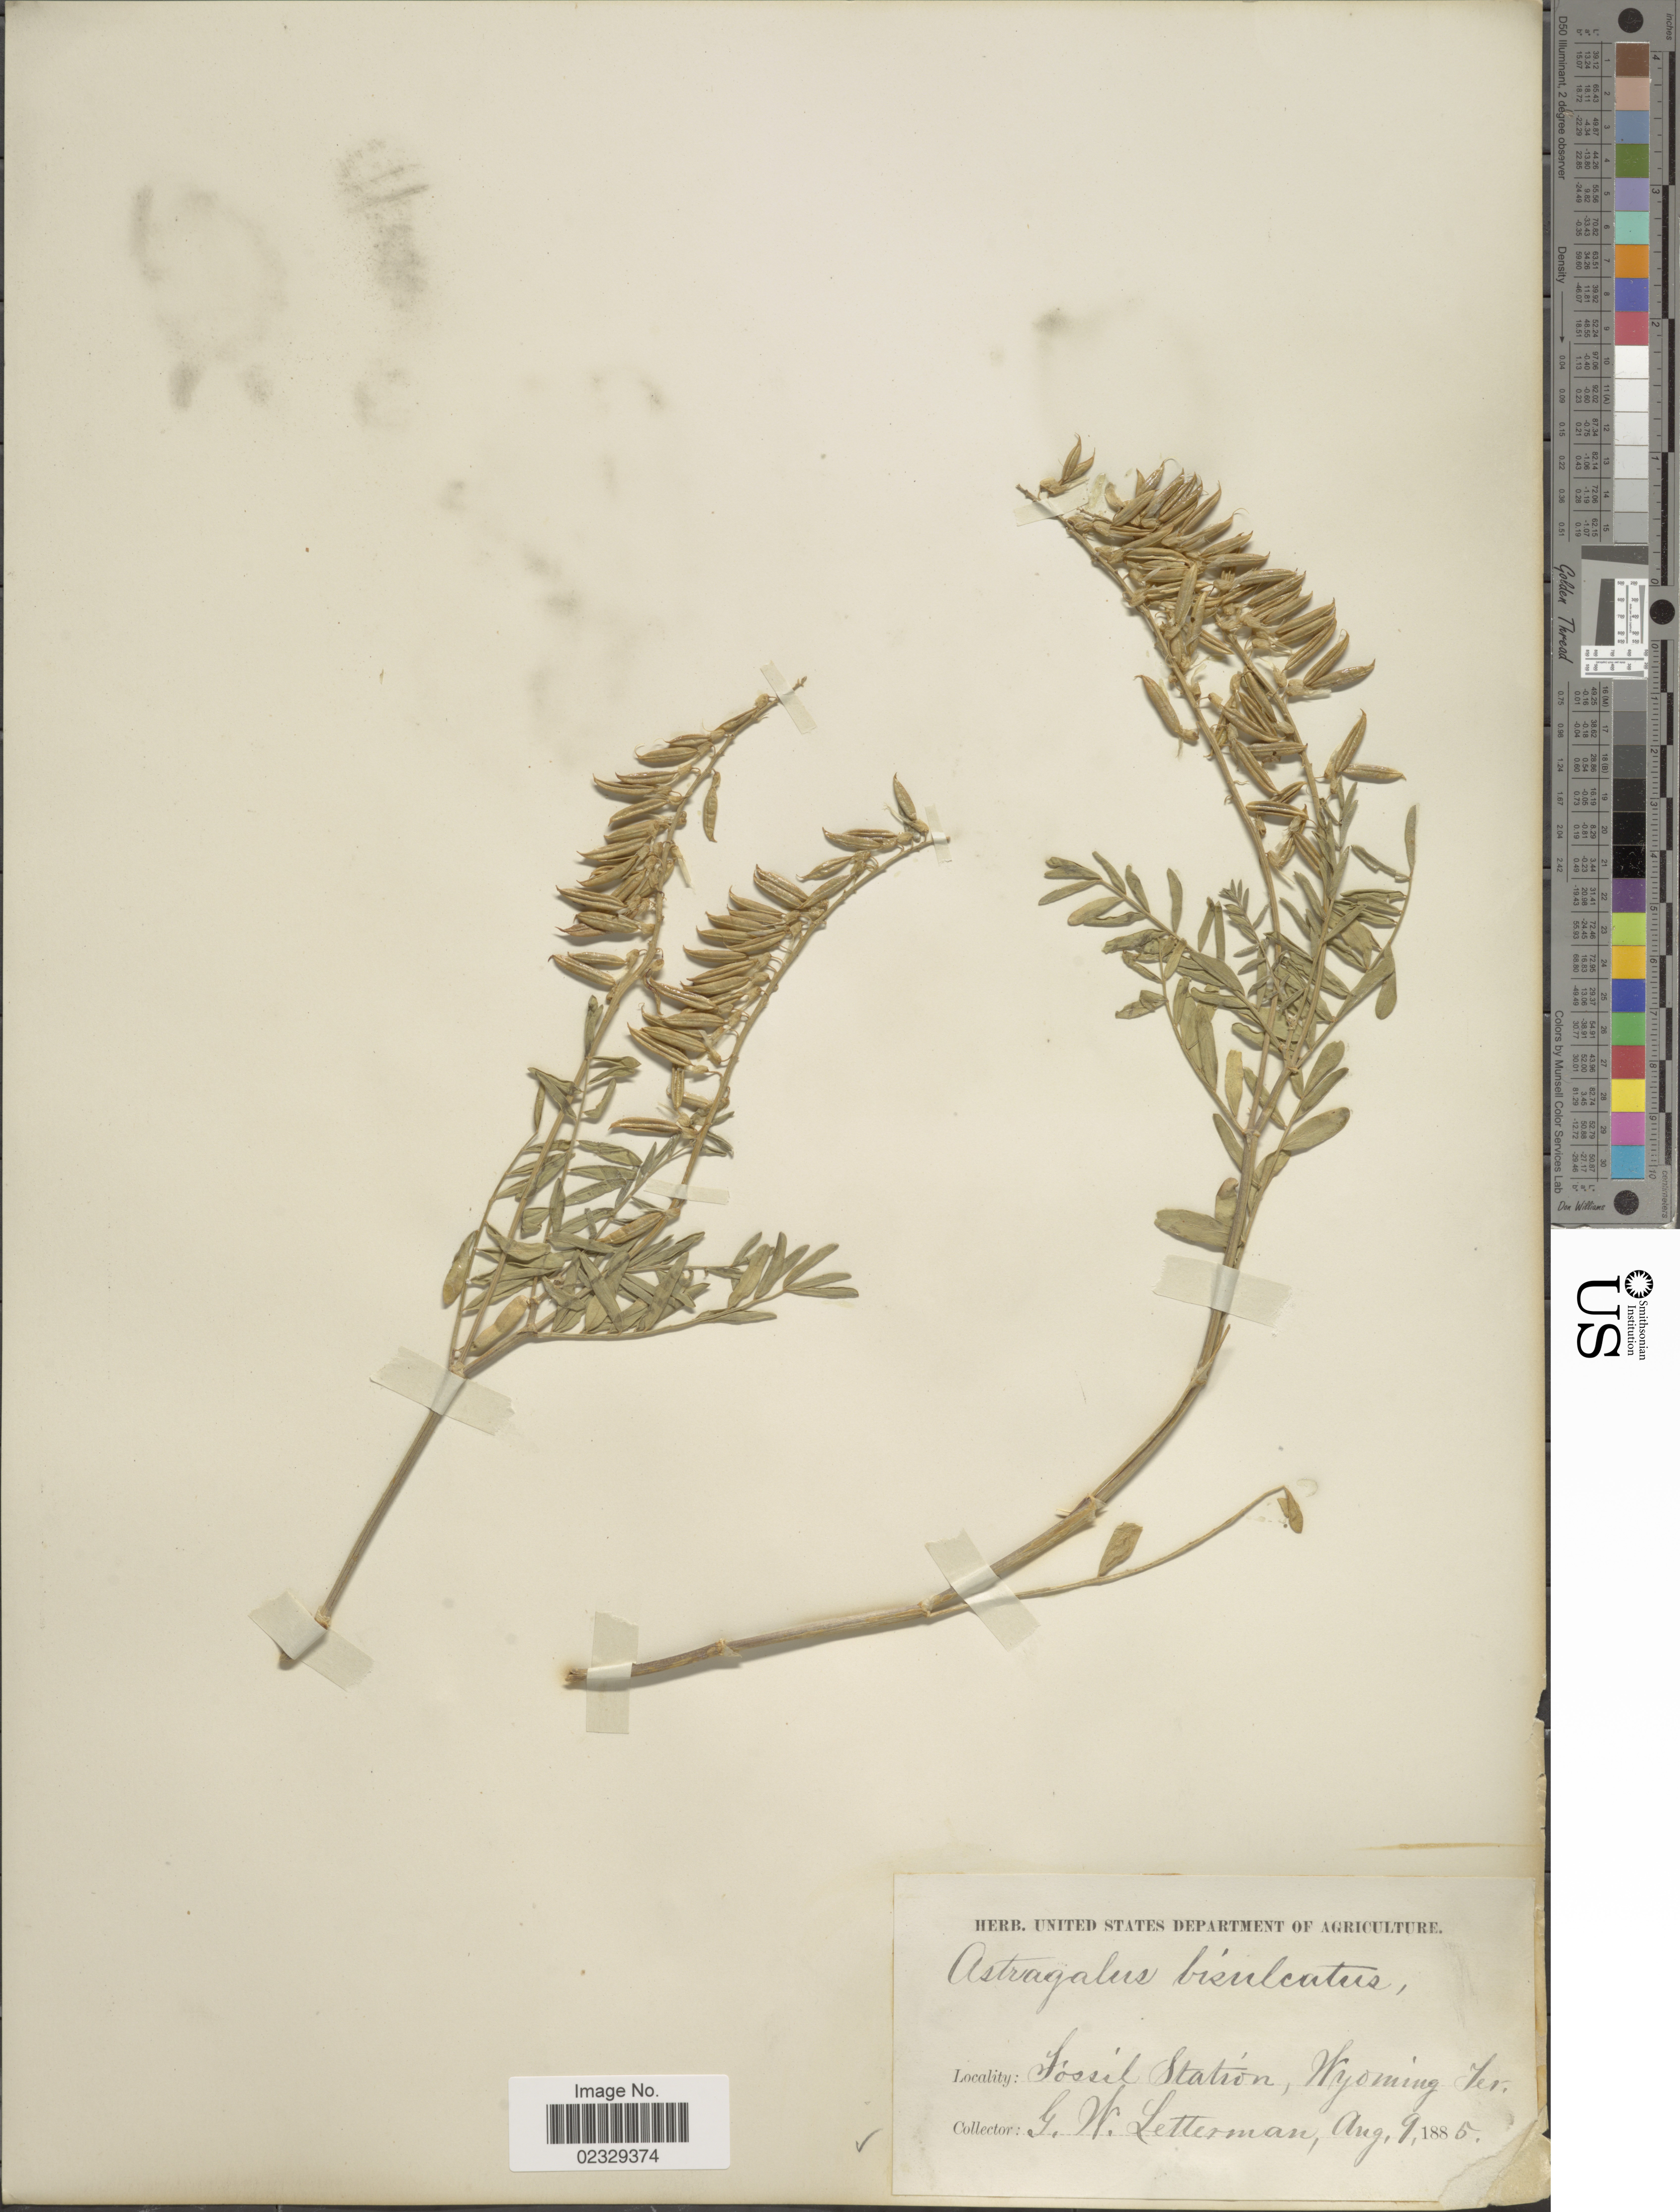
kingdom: Plantae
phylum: Tracheophyta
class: Magnoliopsida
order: Fabales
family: Fabaceae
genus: Astragalus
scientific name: Astragalus bisulcatus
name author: (Hook.) A. Gray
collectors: G. W. Letterman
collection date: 1885-08-09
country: United States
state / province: Wyoming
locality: Fossil Station